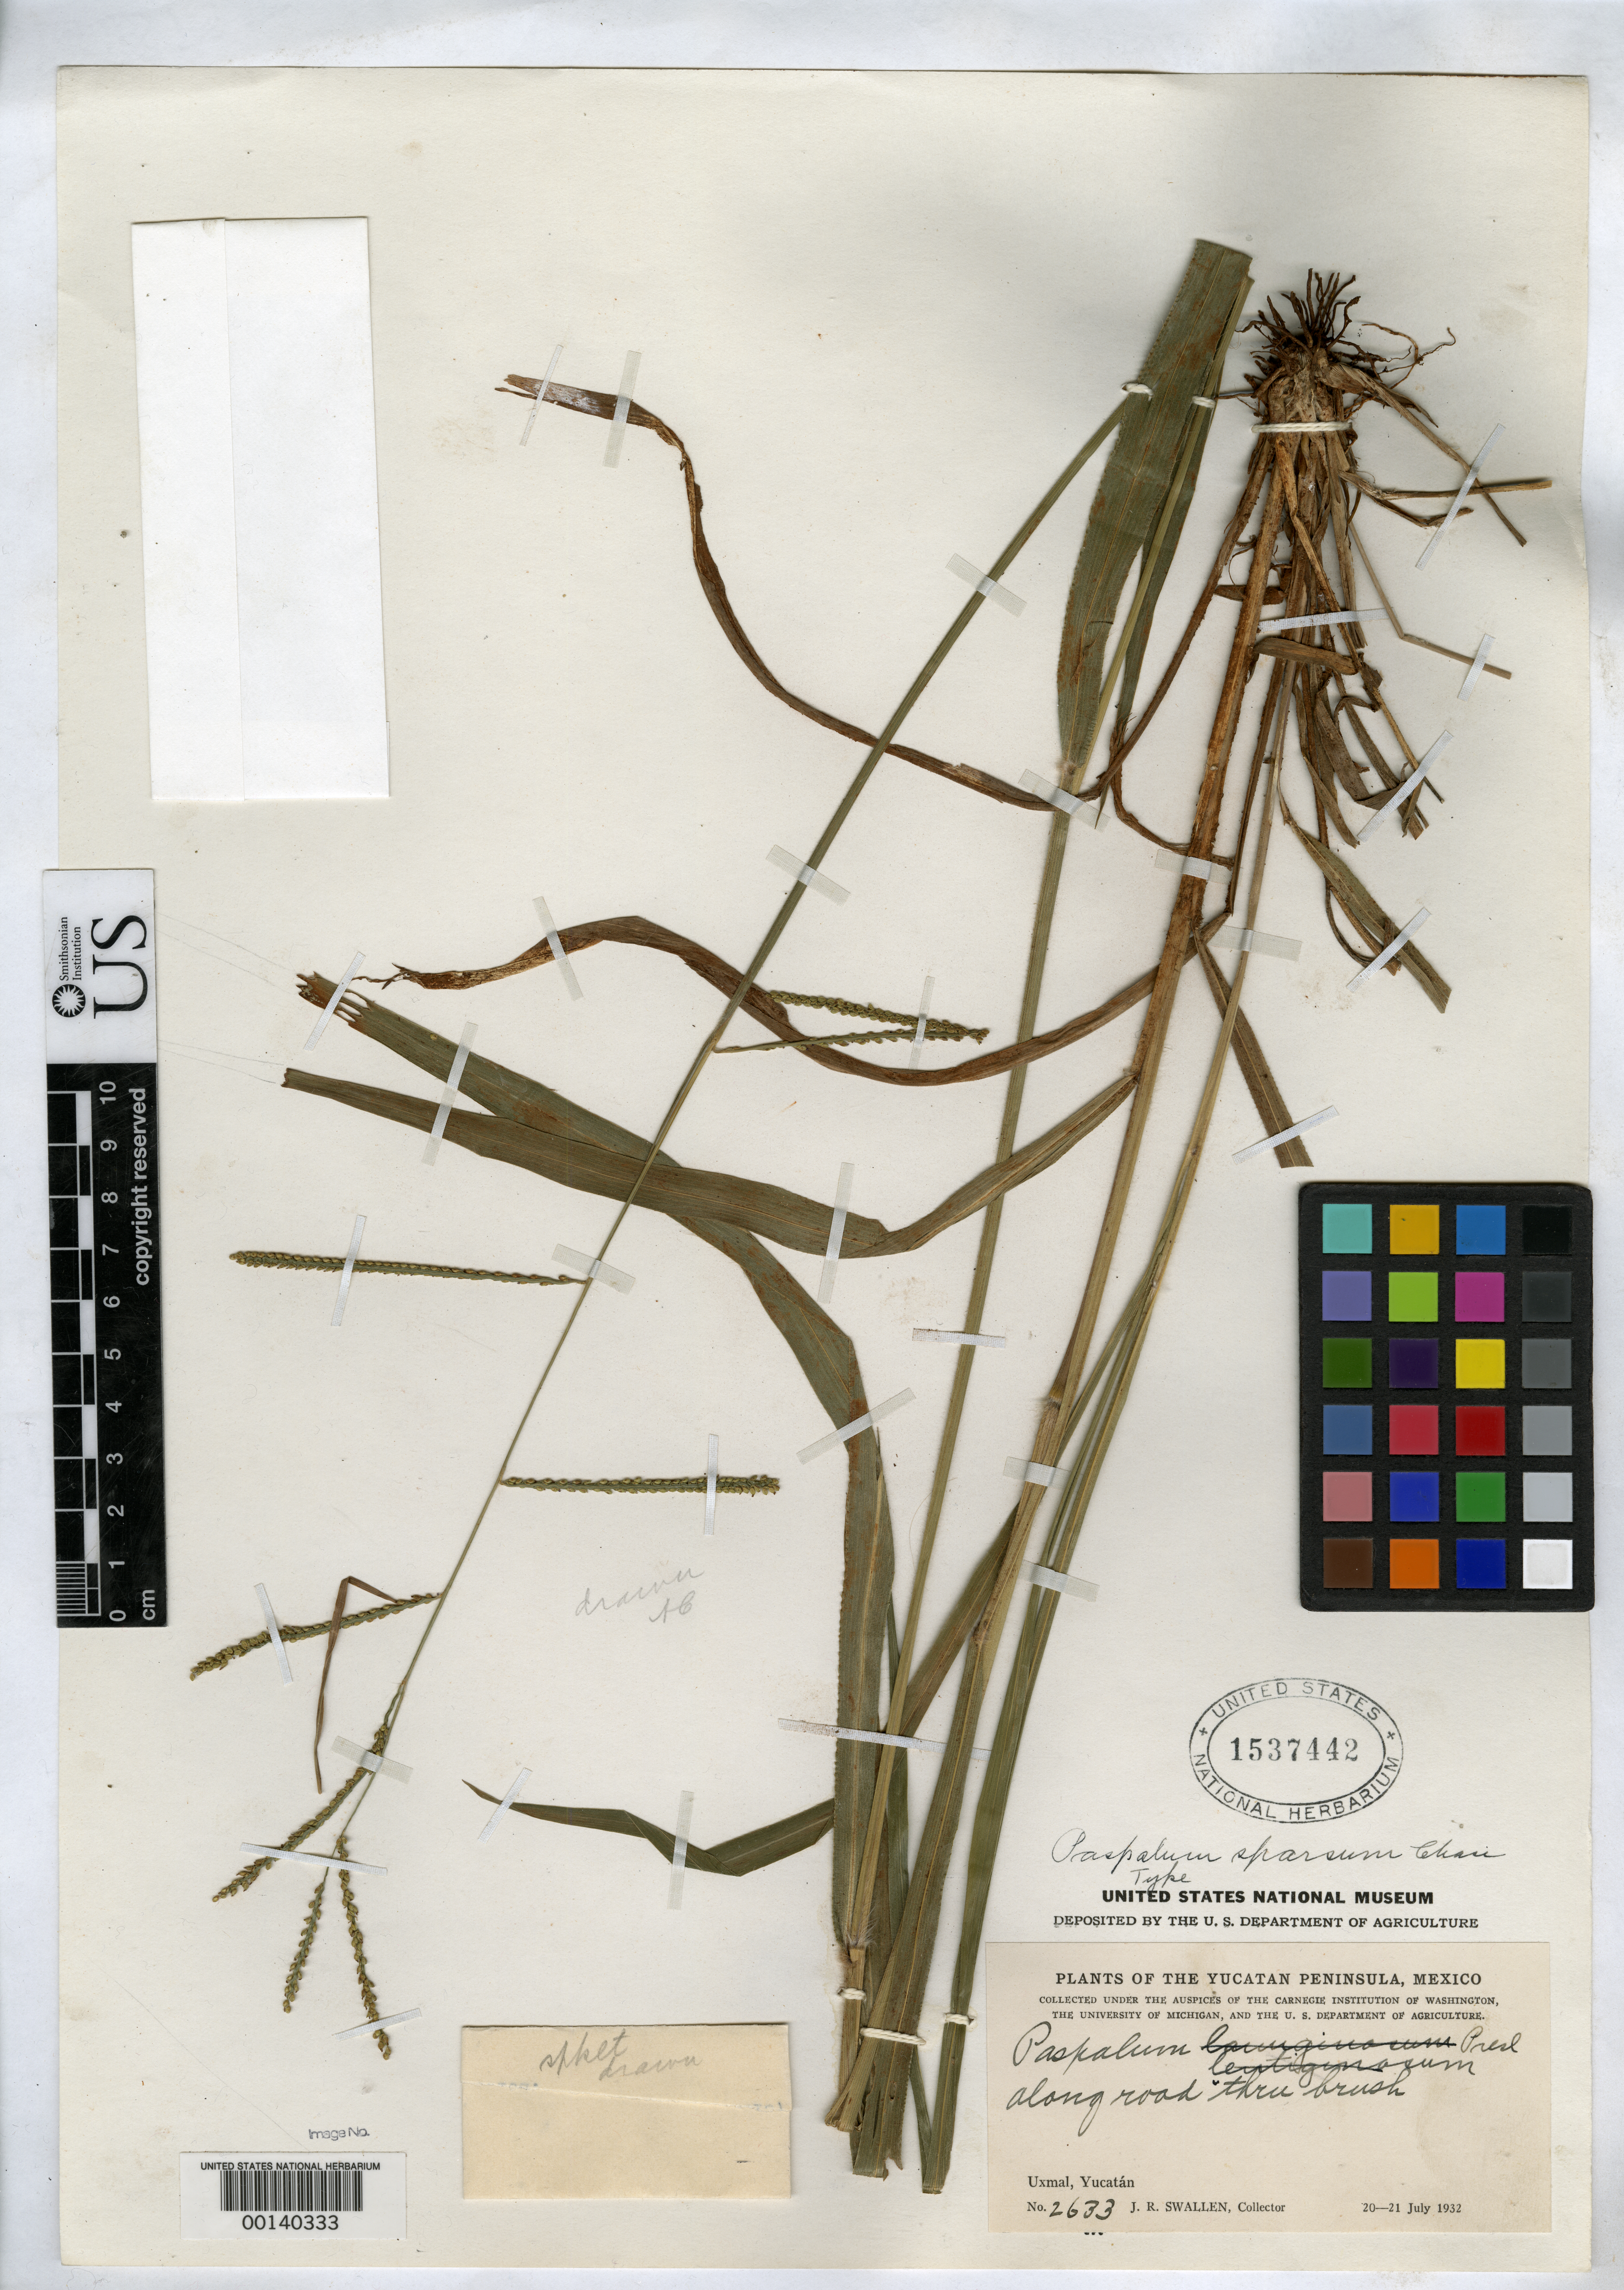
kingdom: Plantae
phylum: Tracheophyta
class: Liliopsida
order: Poales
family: Poaceae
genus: Paspalum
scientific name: Paspalum sparsum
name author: Chase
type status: Holotype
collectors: J. R. Swallen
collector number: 2633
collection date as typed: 20 Jul 1932 to 21 Jul 1932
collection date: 1932-07-20/1932-07-21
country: Mexico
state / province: Yucatán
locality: Uxmal.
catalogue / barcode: US 1537442